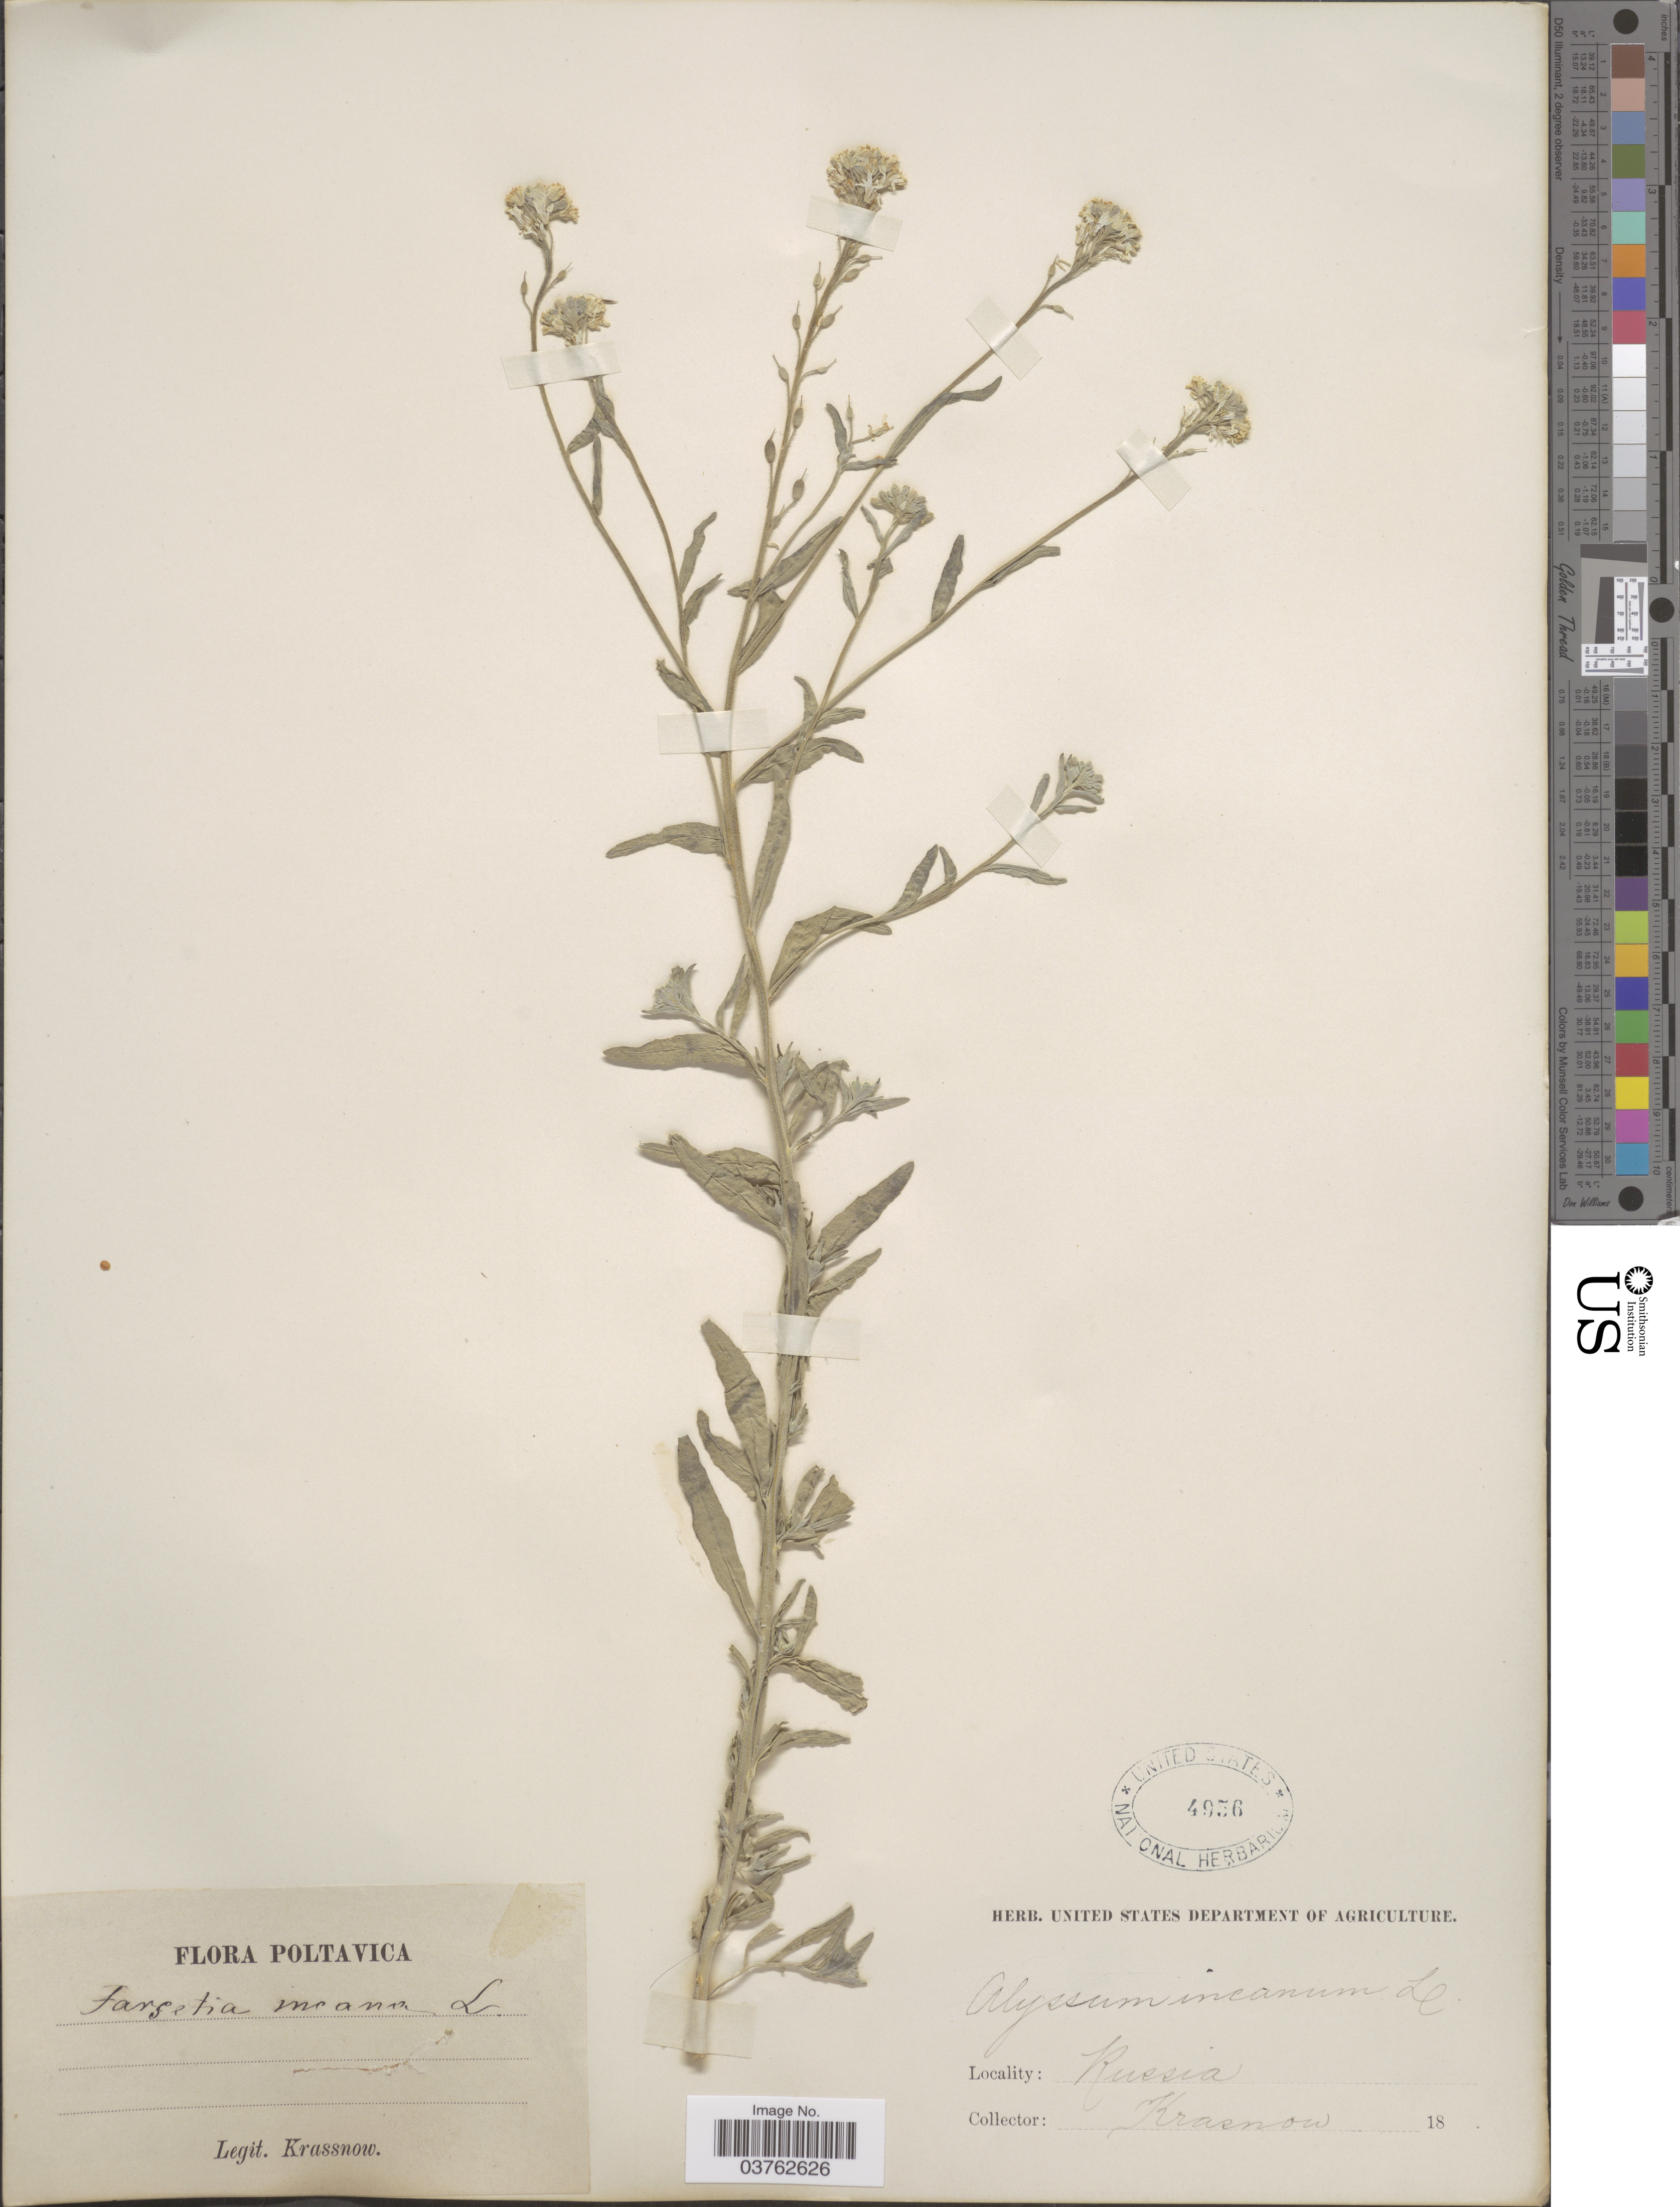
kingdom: Plantae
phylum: Tracheophyta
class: Magnoliopsida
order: Brassicales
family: Brassicaceae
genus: Berteroa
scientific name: Berteroa incana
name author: (L.) DC.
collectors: -. Krassnow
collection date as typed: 18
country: Ukraine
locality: Poltavica. Russia.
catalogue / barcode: US 4956